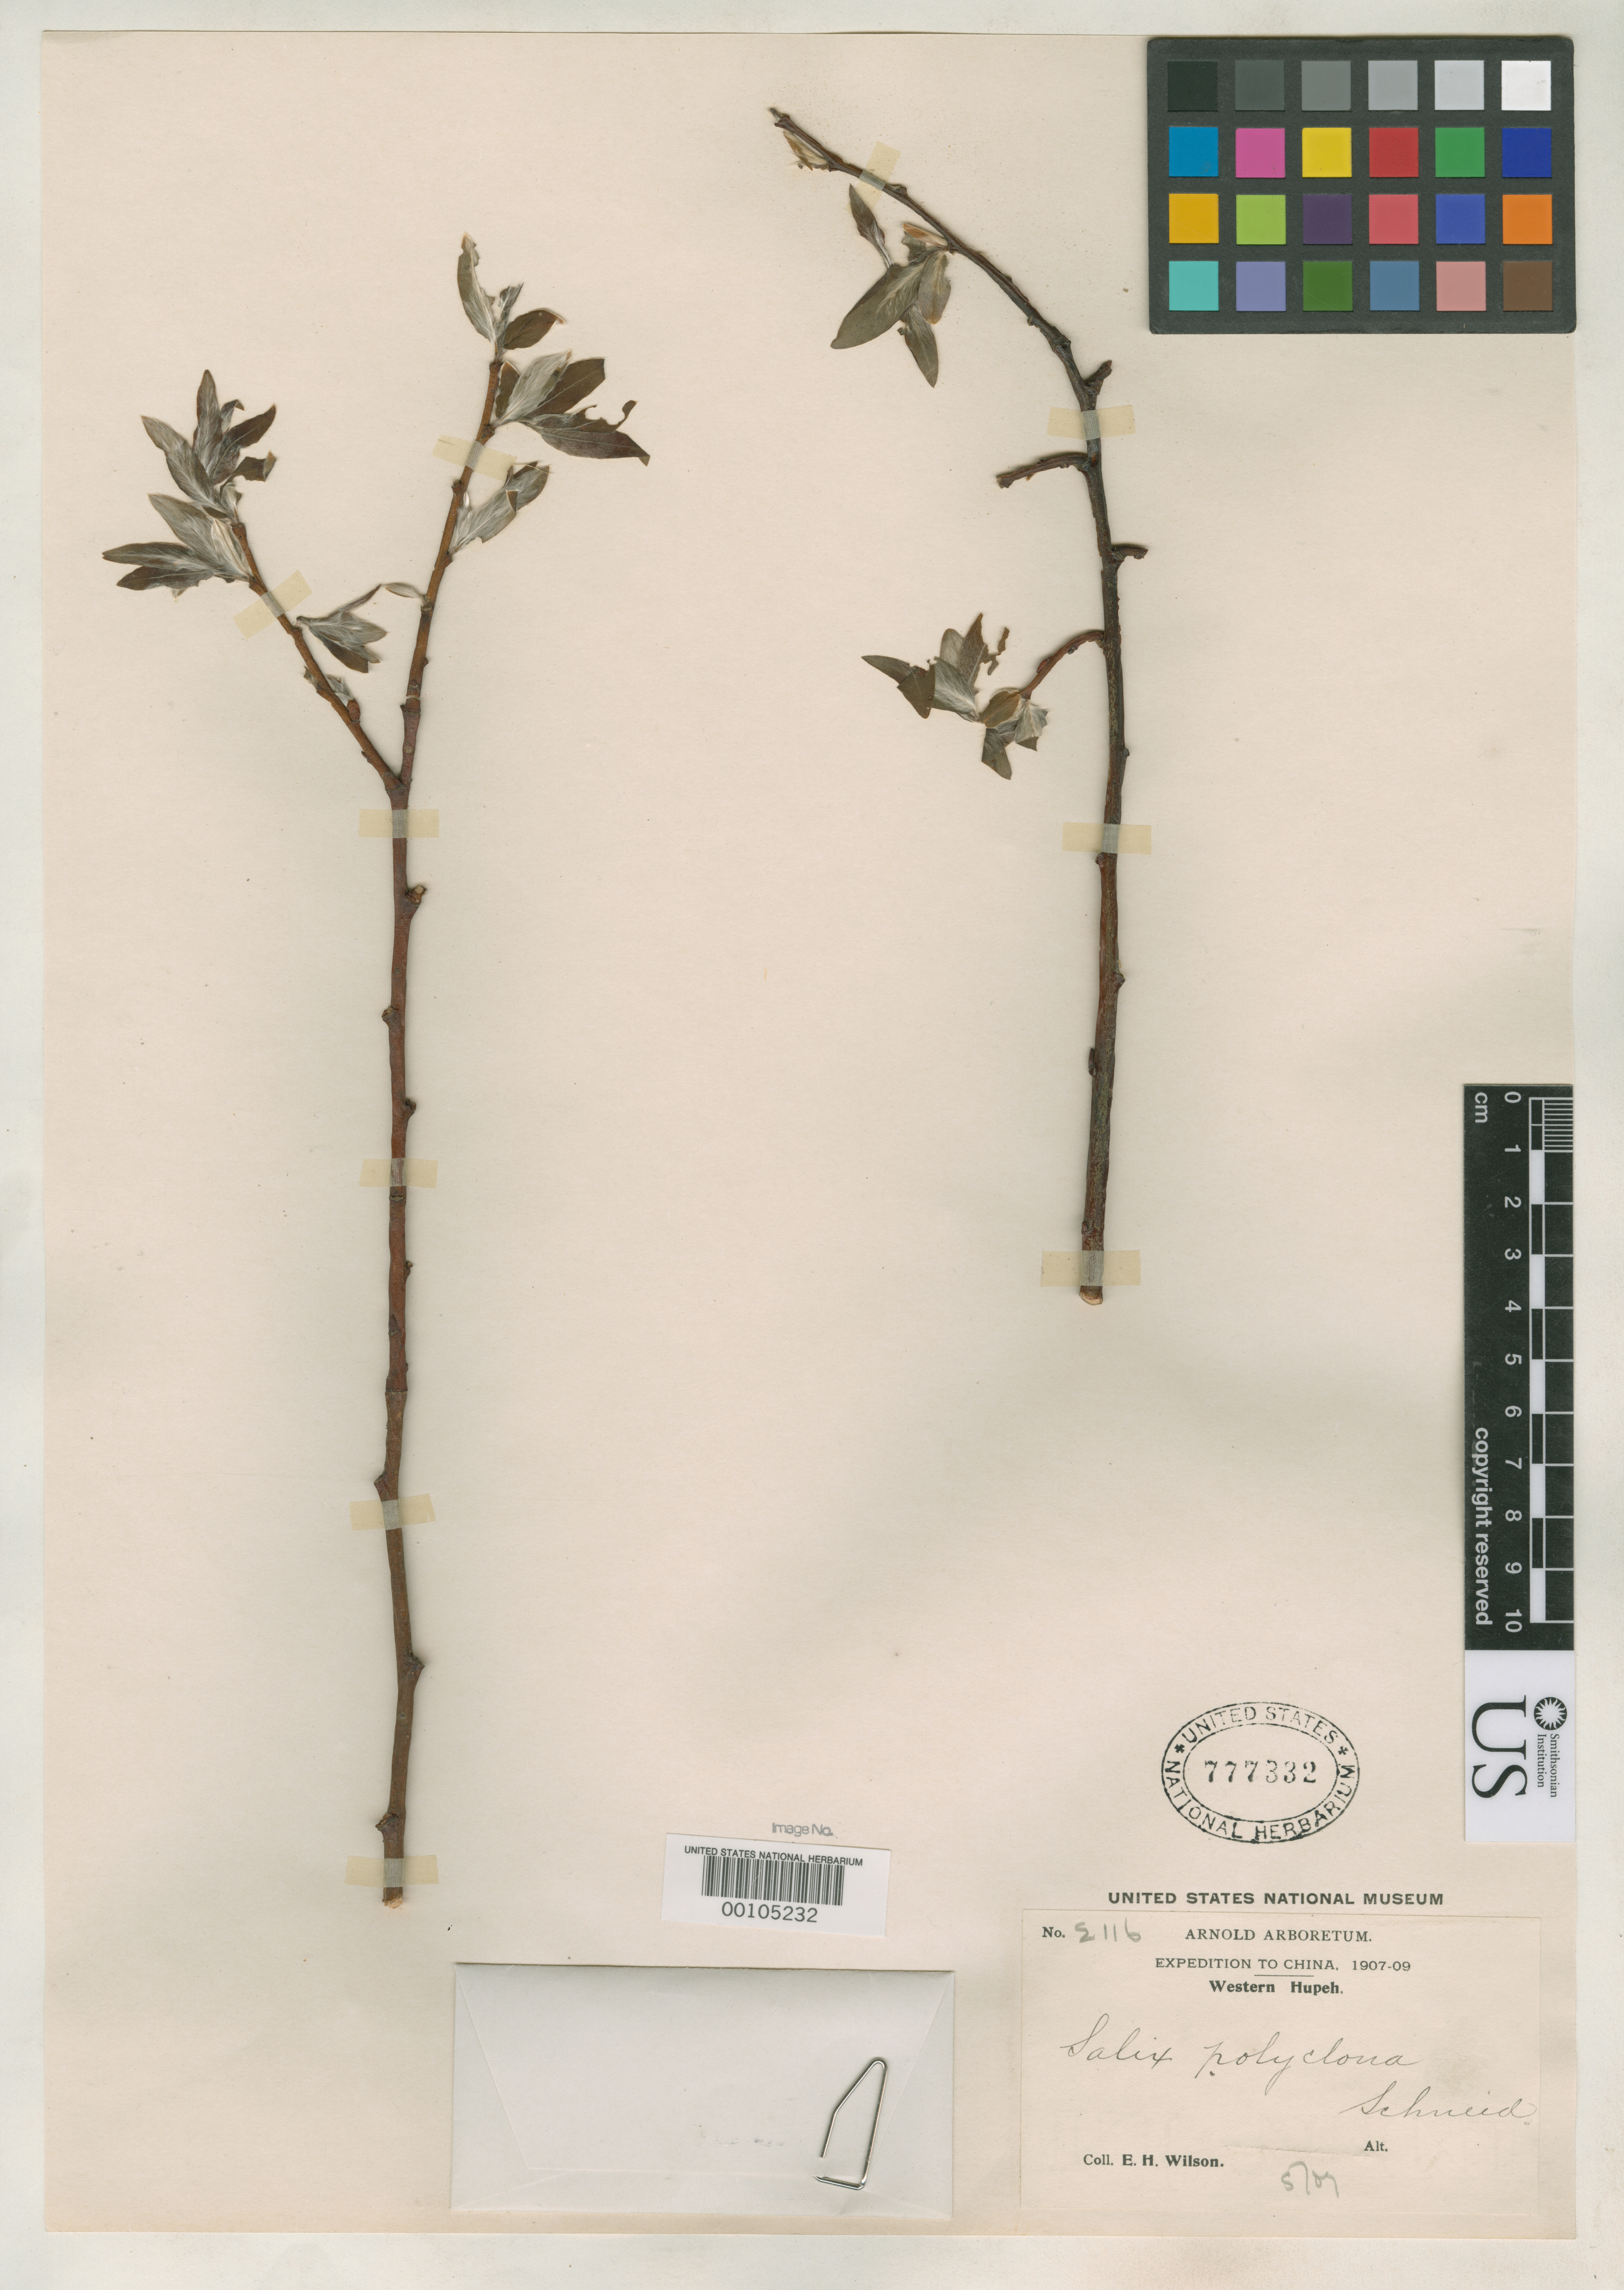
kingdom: Plantae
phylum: Tracheophyta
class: Magnoliopsida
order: Malpighiales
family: Salicaceae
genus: Salix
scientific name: Salix polyclona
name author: C.K. Schneid. in Sarg.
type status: Isotype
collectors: E. H. Wilson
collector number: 2116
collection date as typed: May 1907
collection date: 1907-05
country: China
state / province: Hubei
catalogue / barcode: US 777332